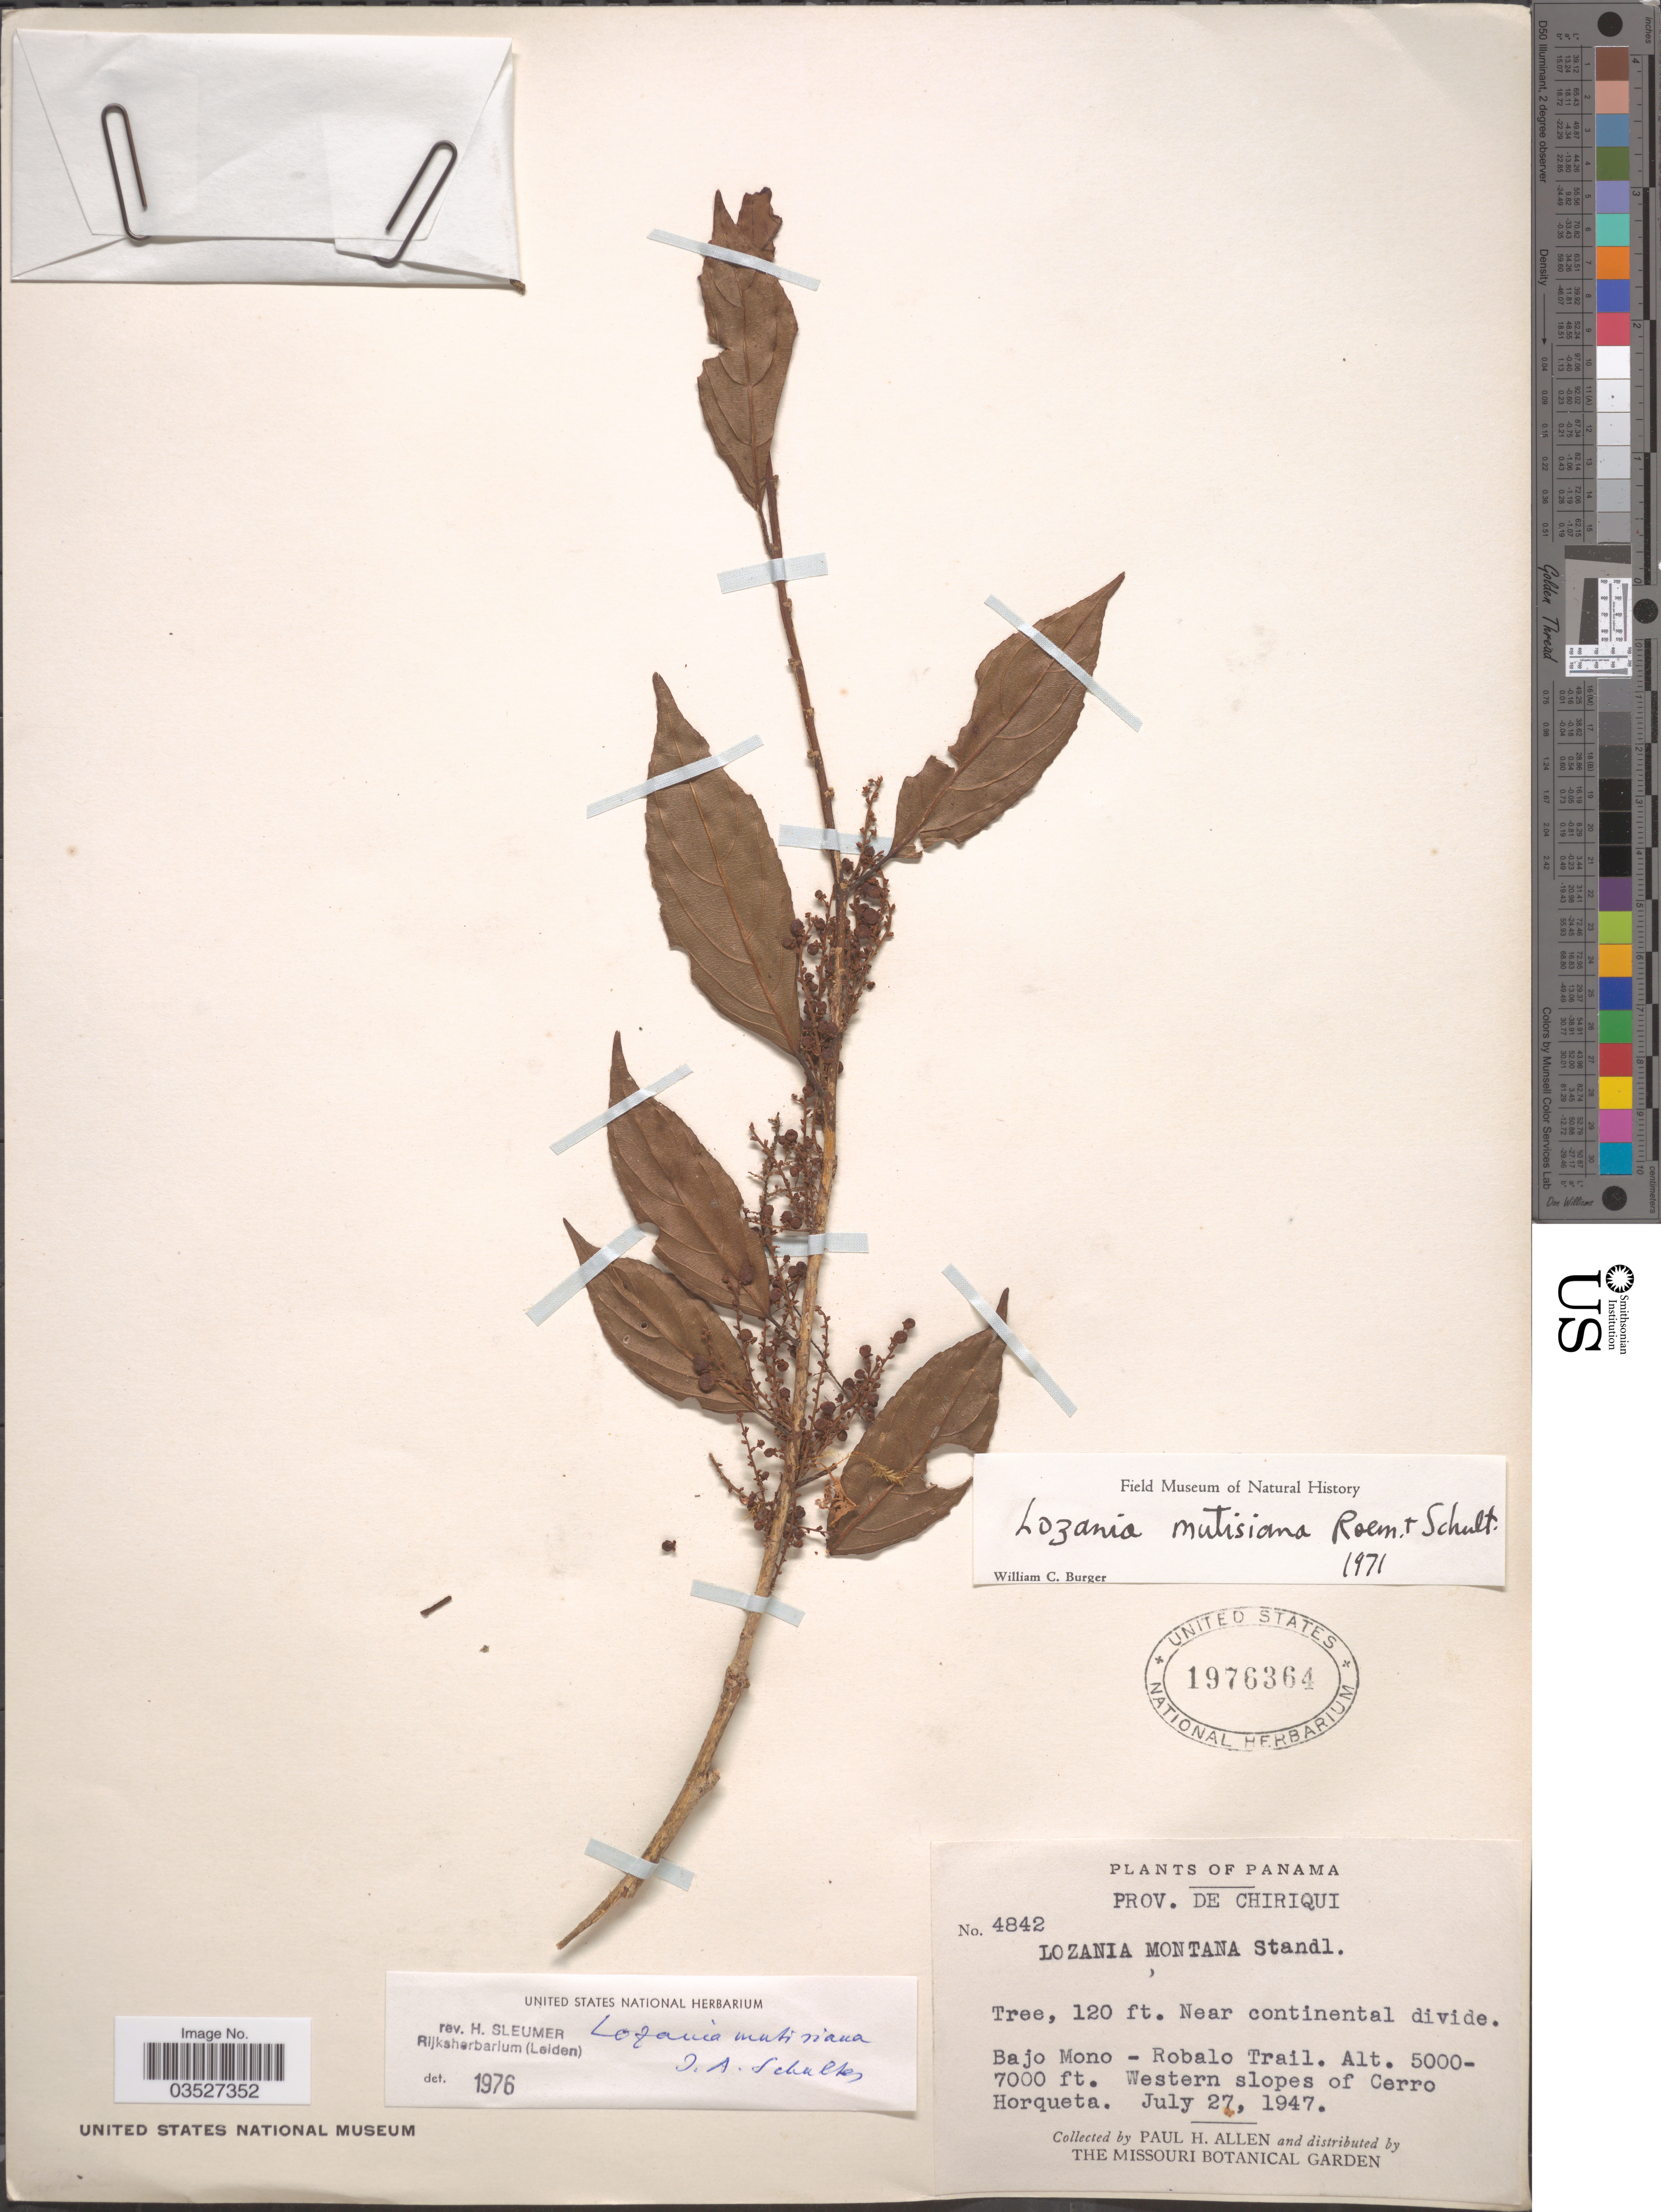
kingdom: Plantae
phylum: Tracheophyta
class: Magnoliopsida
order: Malpighiales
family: Lacistemataceae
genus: Lozania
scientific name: Lozania mutisiana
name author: Schult. in Roem. & Schult.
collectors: P. H. Allen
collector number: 4842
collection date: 1947-07-27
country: Panama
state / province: Chiriqui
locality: Bajo Mono - Robalo Trail. Western slopes of Cerro Horqueta.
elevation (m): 1524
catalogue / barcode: US 1976364